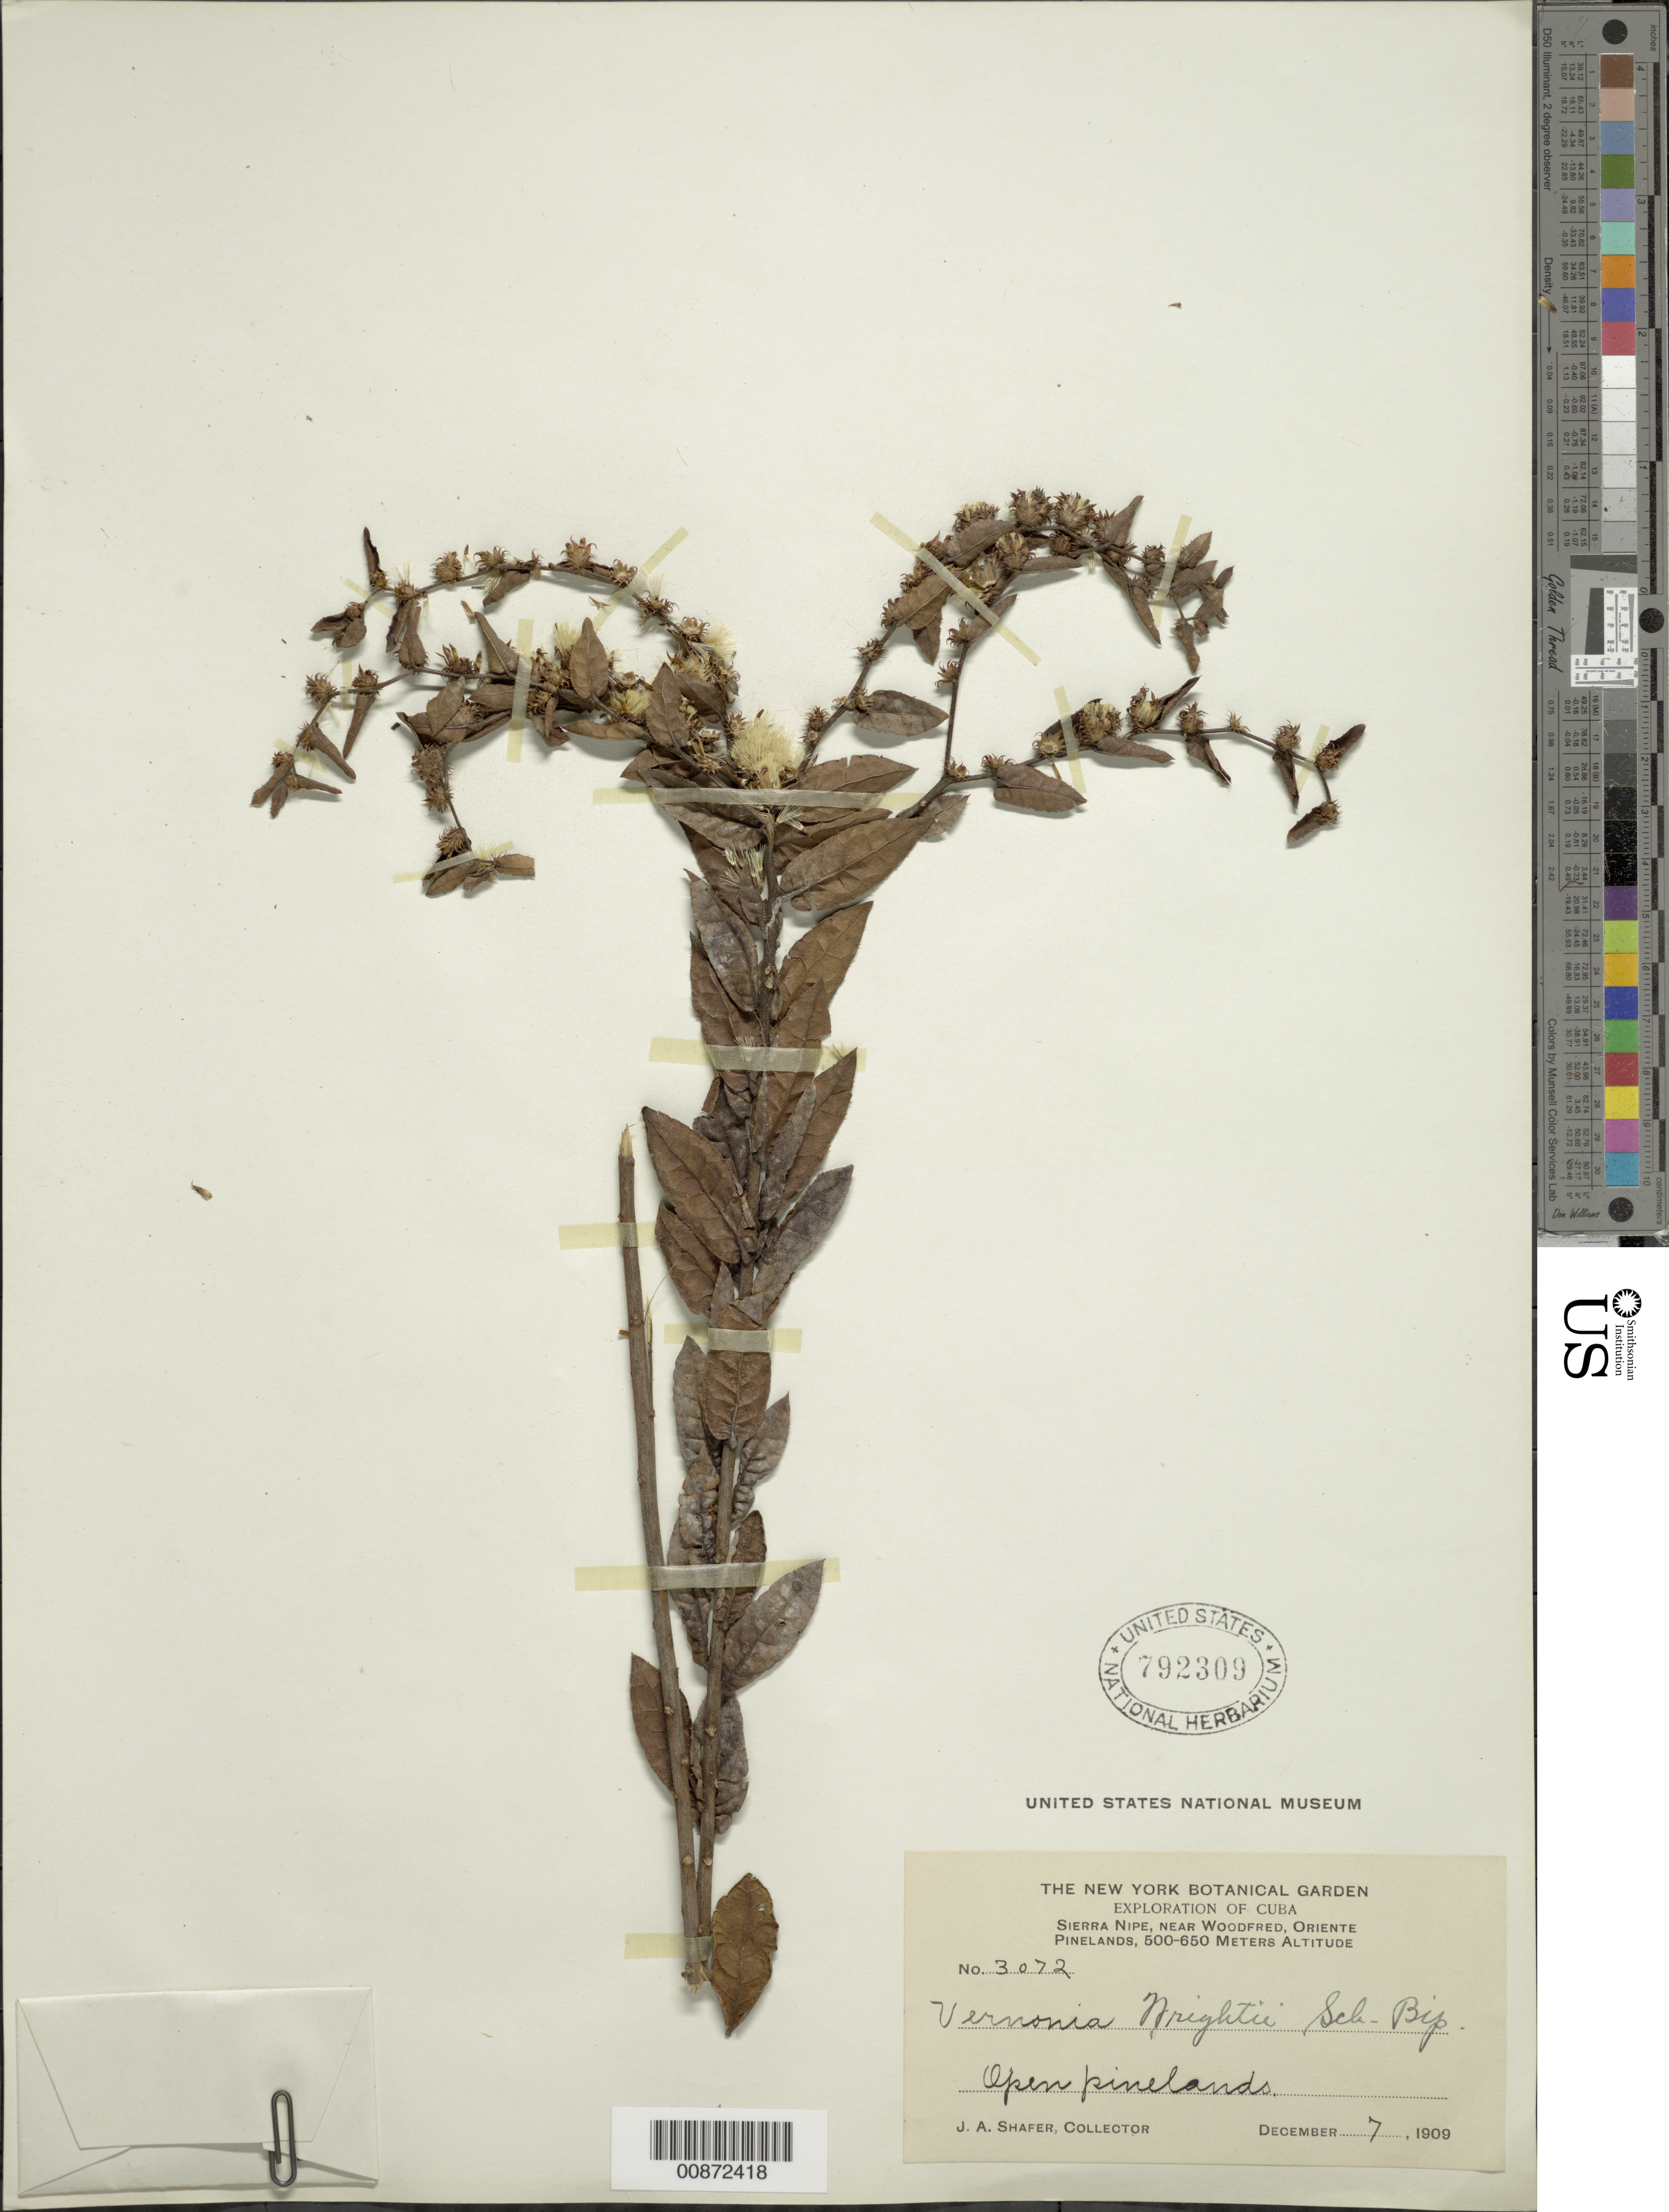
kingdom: Plantae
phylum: Tracheophyta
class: Magnoliopsida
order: Asterales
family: Asteraceae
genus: Lepidaploa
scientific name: Lepidaploa wrightii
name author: (Sch. Bip.) H. Rob.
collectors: J. A. Shafer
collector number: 3072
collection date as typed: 07 Dec 1909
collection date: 1909-12-07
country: Cuba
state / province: Oriente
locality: Sierra Nipe, near Woodfred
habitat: Open pinelands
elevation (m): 500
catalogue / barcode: US 792309